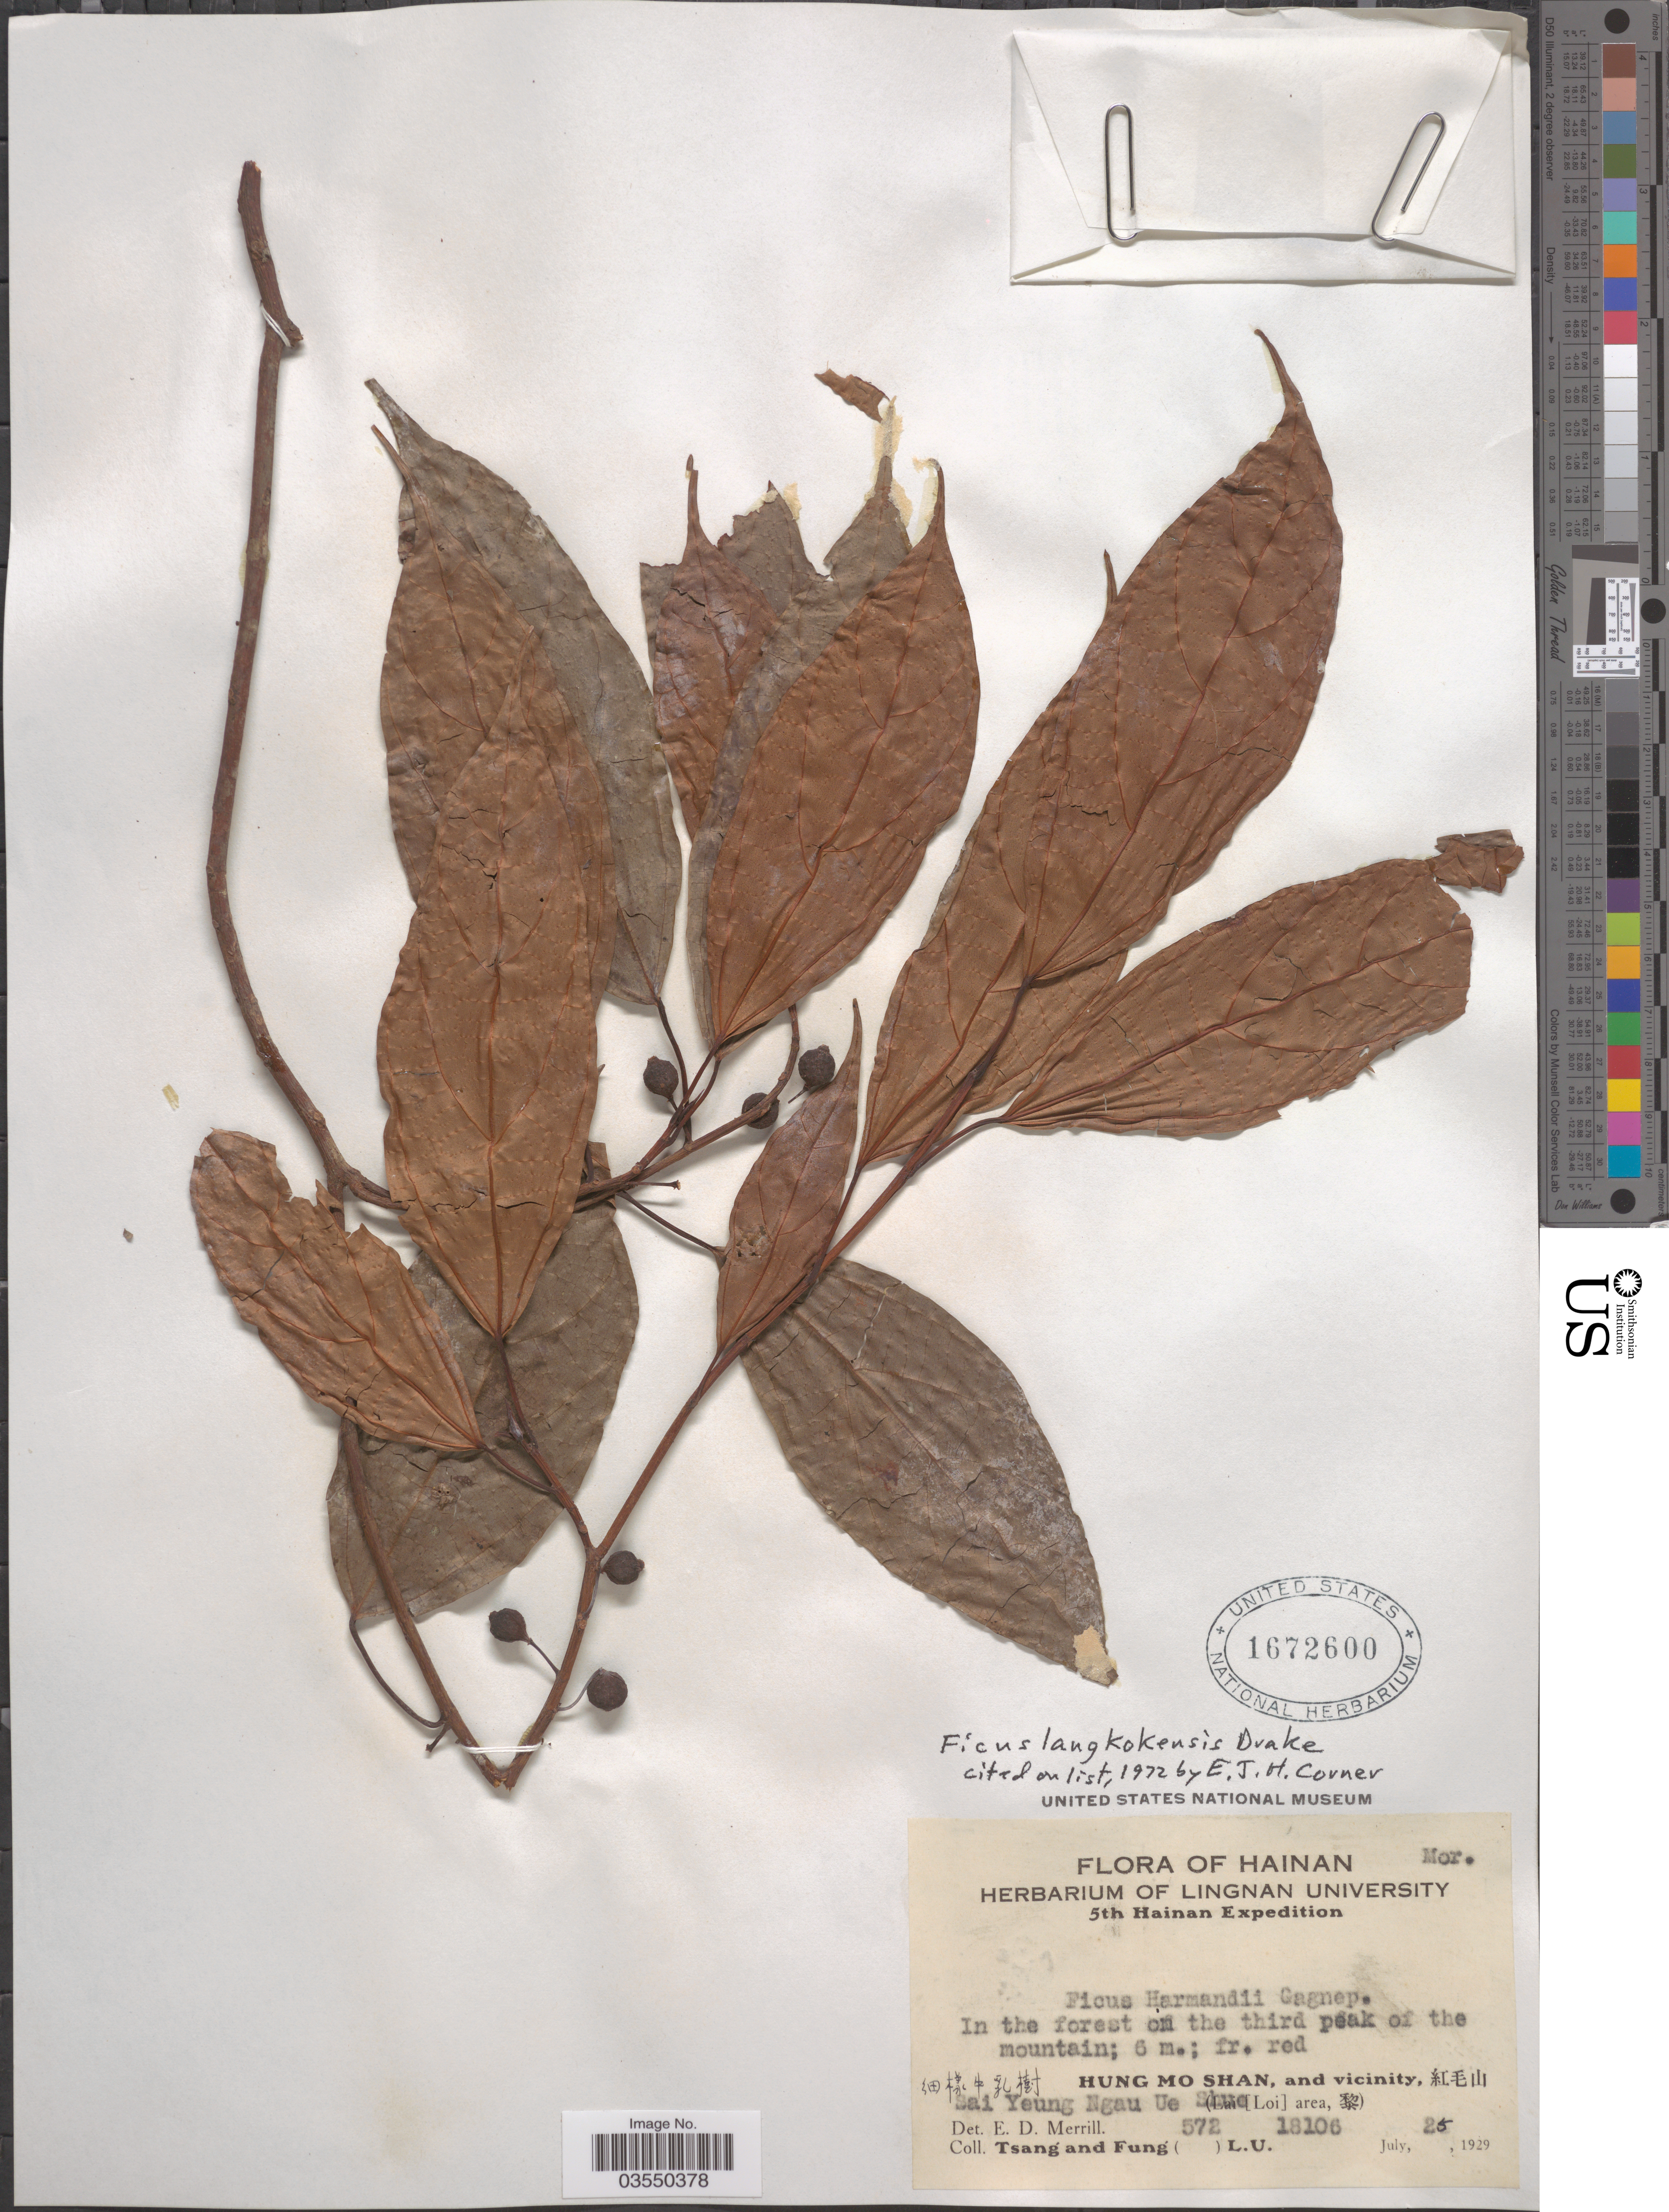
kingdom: Plantae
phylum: Tracheophyta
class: Magnoliopsida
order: Rosales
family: Moraceae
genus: Ficus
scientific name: Ficus langkokensis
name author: Drake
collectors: -. T'sang & Fung, --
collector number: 572L.U.18106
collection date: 1929-07-25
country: China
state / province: Hainan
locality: X Sai Yeung Ngau Ue Shue. Hung Mo Shan, and vicinity, X. (Lai [Loi] area, X).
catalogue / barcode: US 1672600